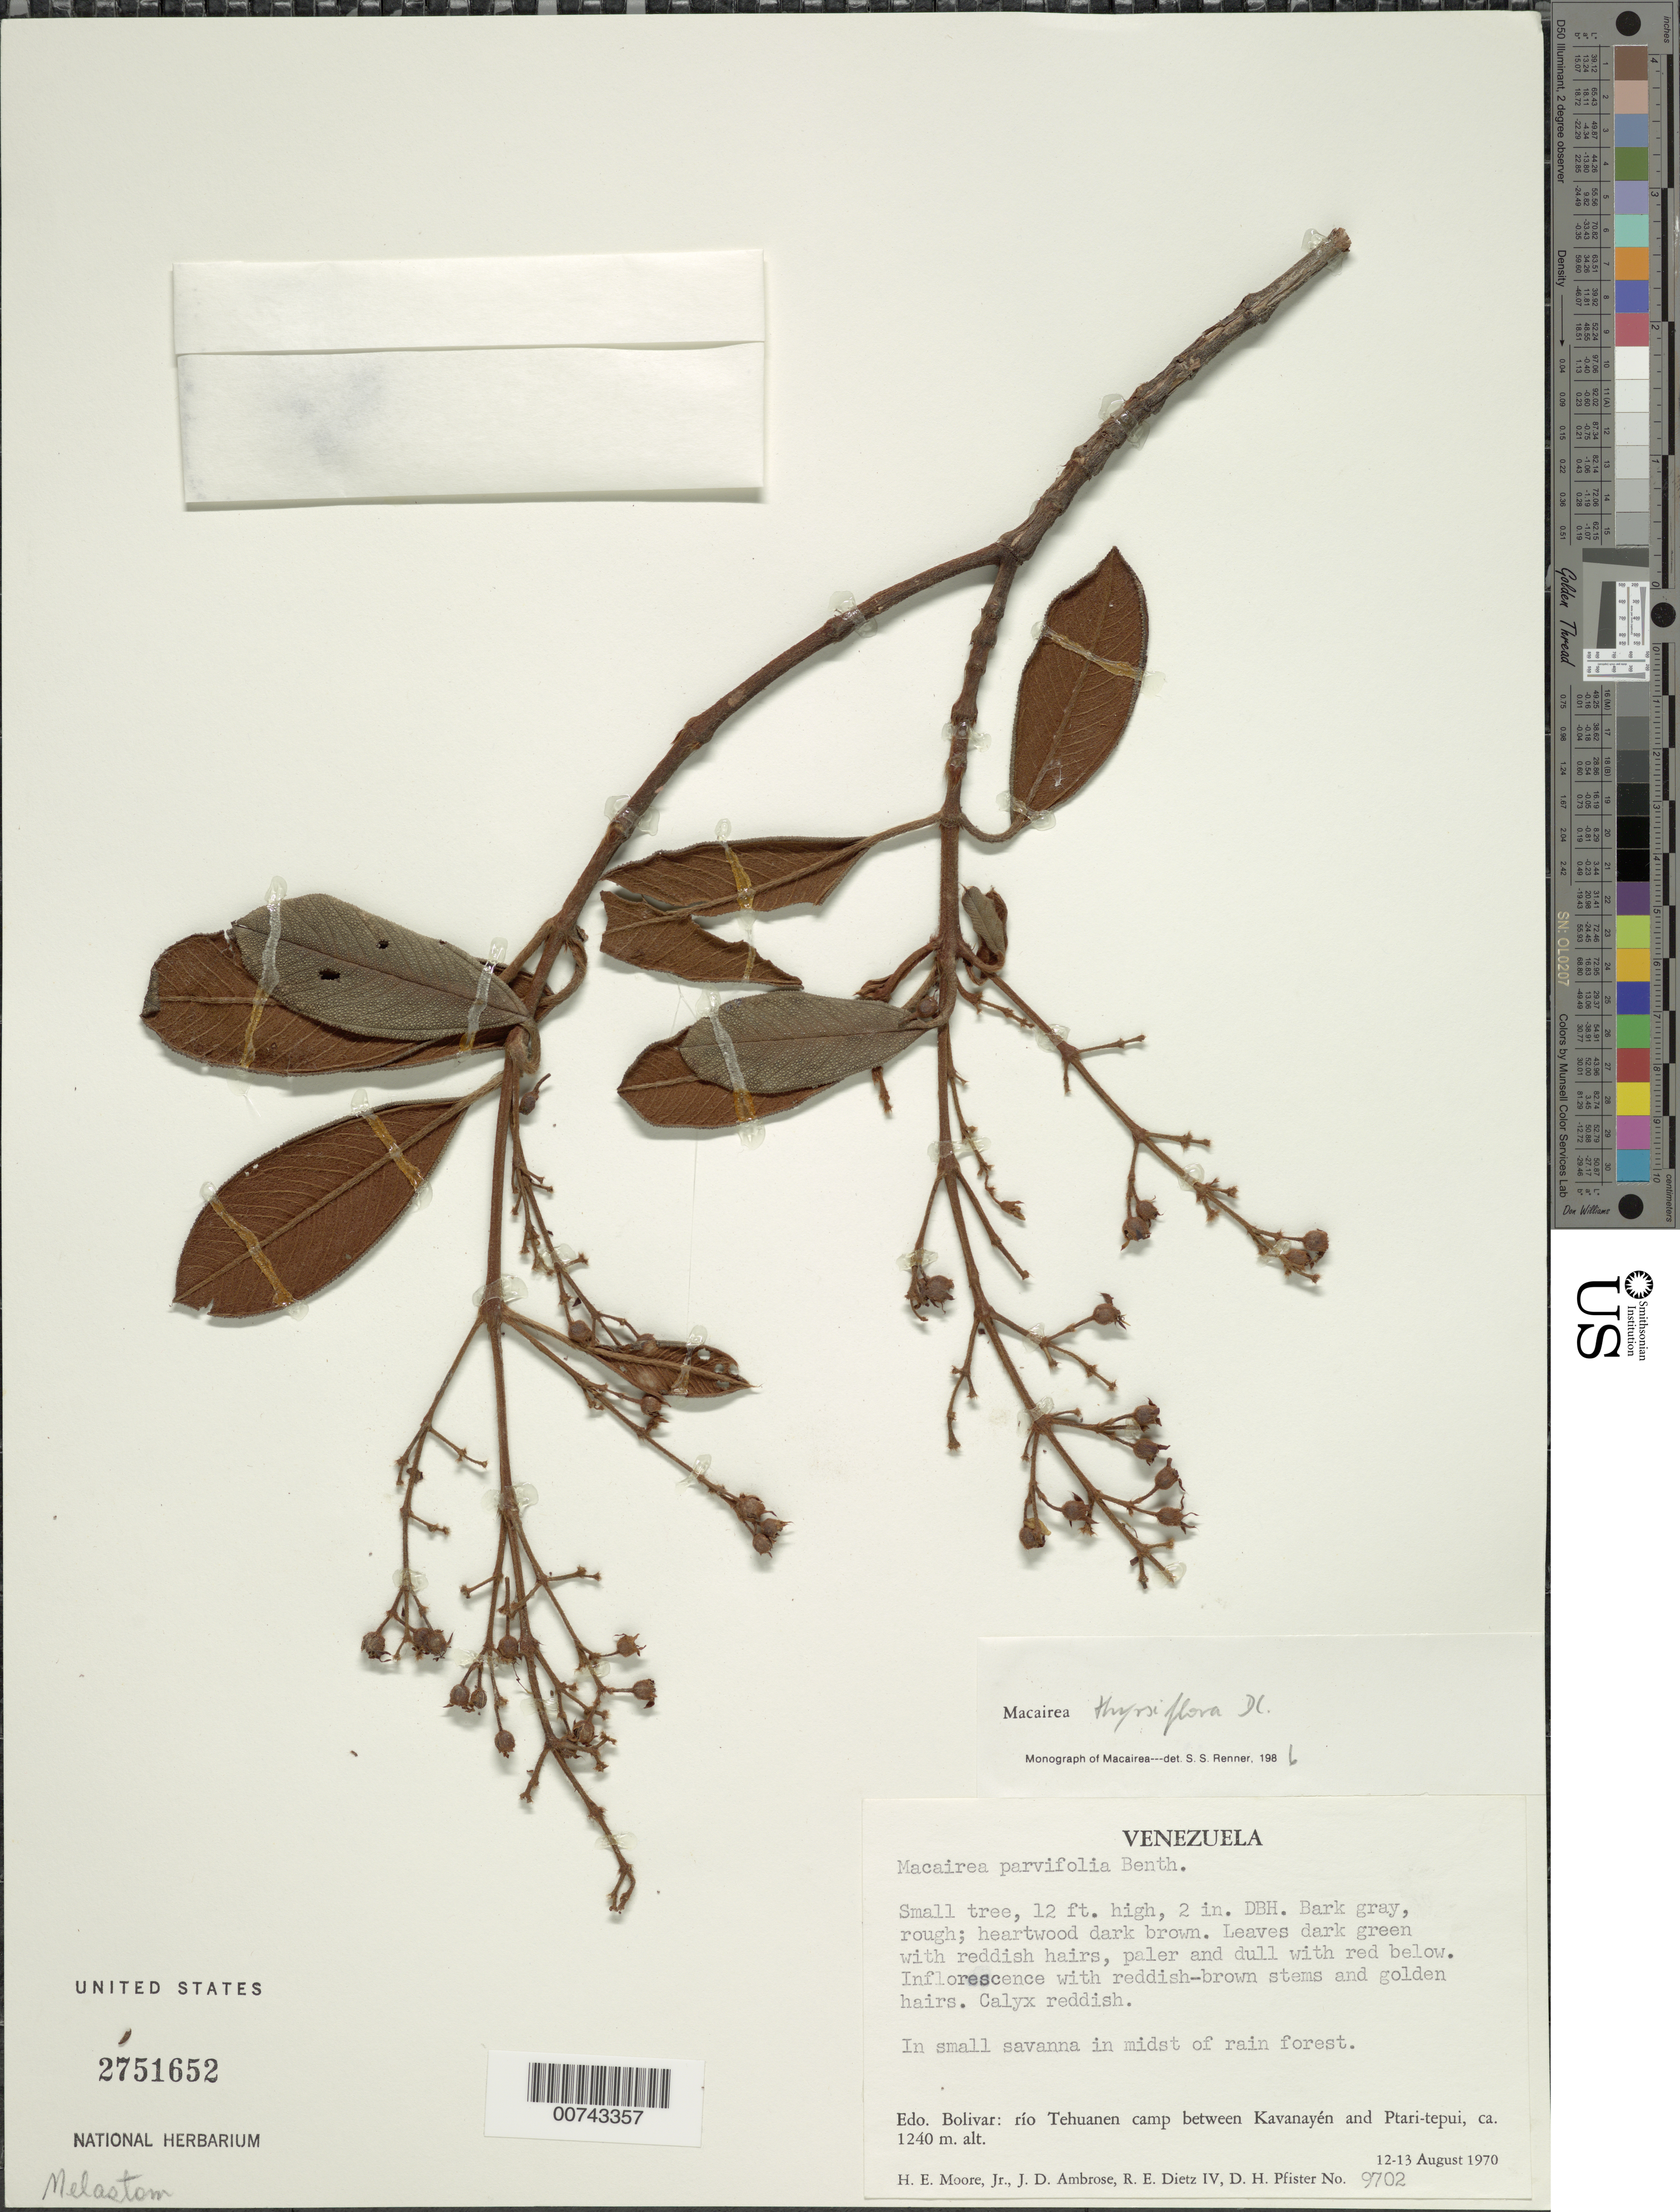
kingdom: Plantae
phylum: Tracheophyta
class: Magnoliopsida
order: Myrtales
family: Melastomataceae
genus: Macairea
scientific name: Macairea aspera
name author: N.E. Br.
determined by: Nunes da Silva, Diego, (RB), Jardim Botanico do Rio de Janeiro - Herbario (BRAZIL)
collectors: H. E. Moore, J. D. Ambrose, R. Dietz & D. H. Pfister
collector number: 9702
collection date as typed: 12-Aug-70 to 13-Aug-70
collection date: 1970-08-12/1970-08-13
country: Venezuela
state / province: Bolívar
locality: Río Tehuanen, camp between Kavanayén and Ptari-tepuí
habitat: Small savanna in midst of rain forest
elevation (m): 1240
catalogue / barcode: US 2751652